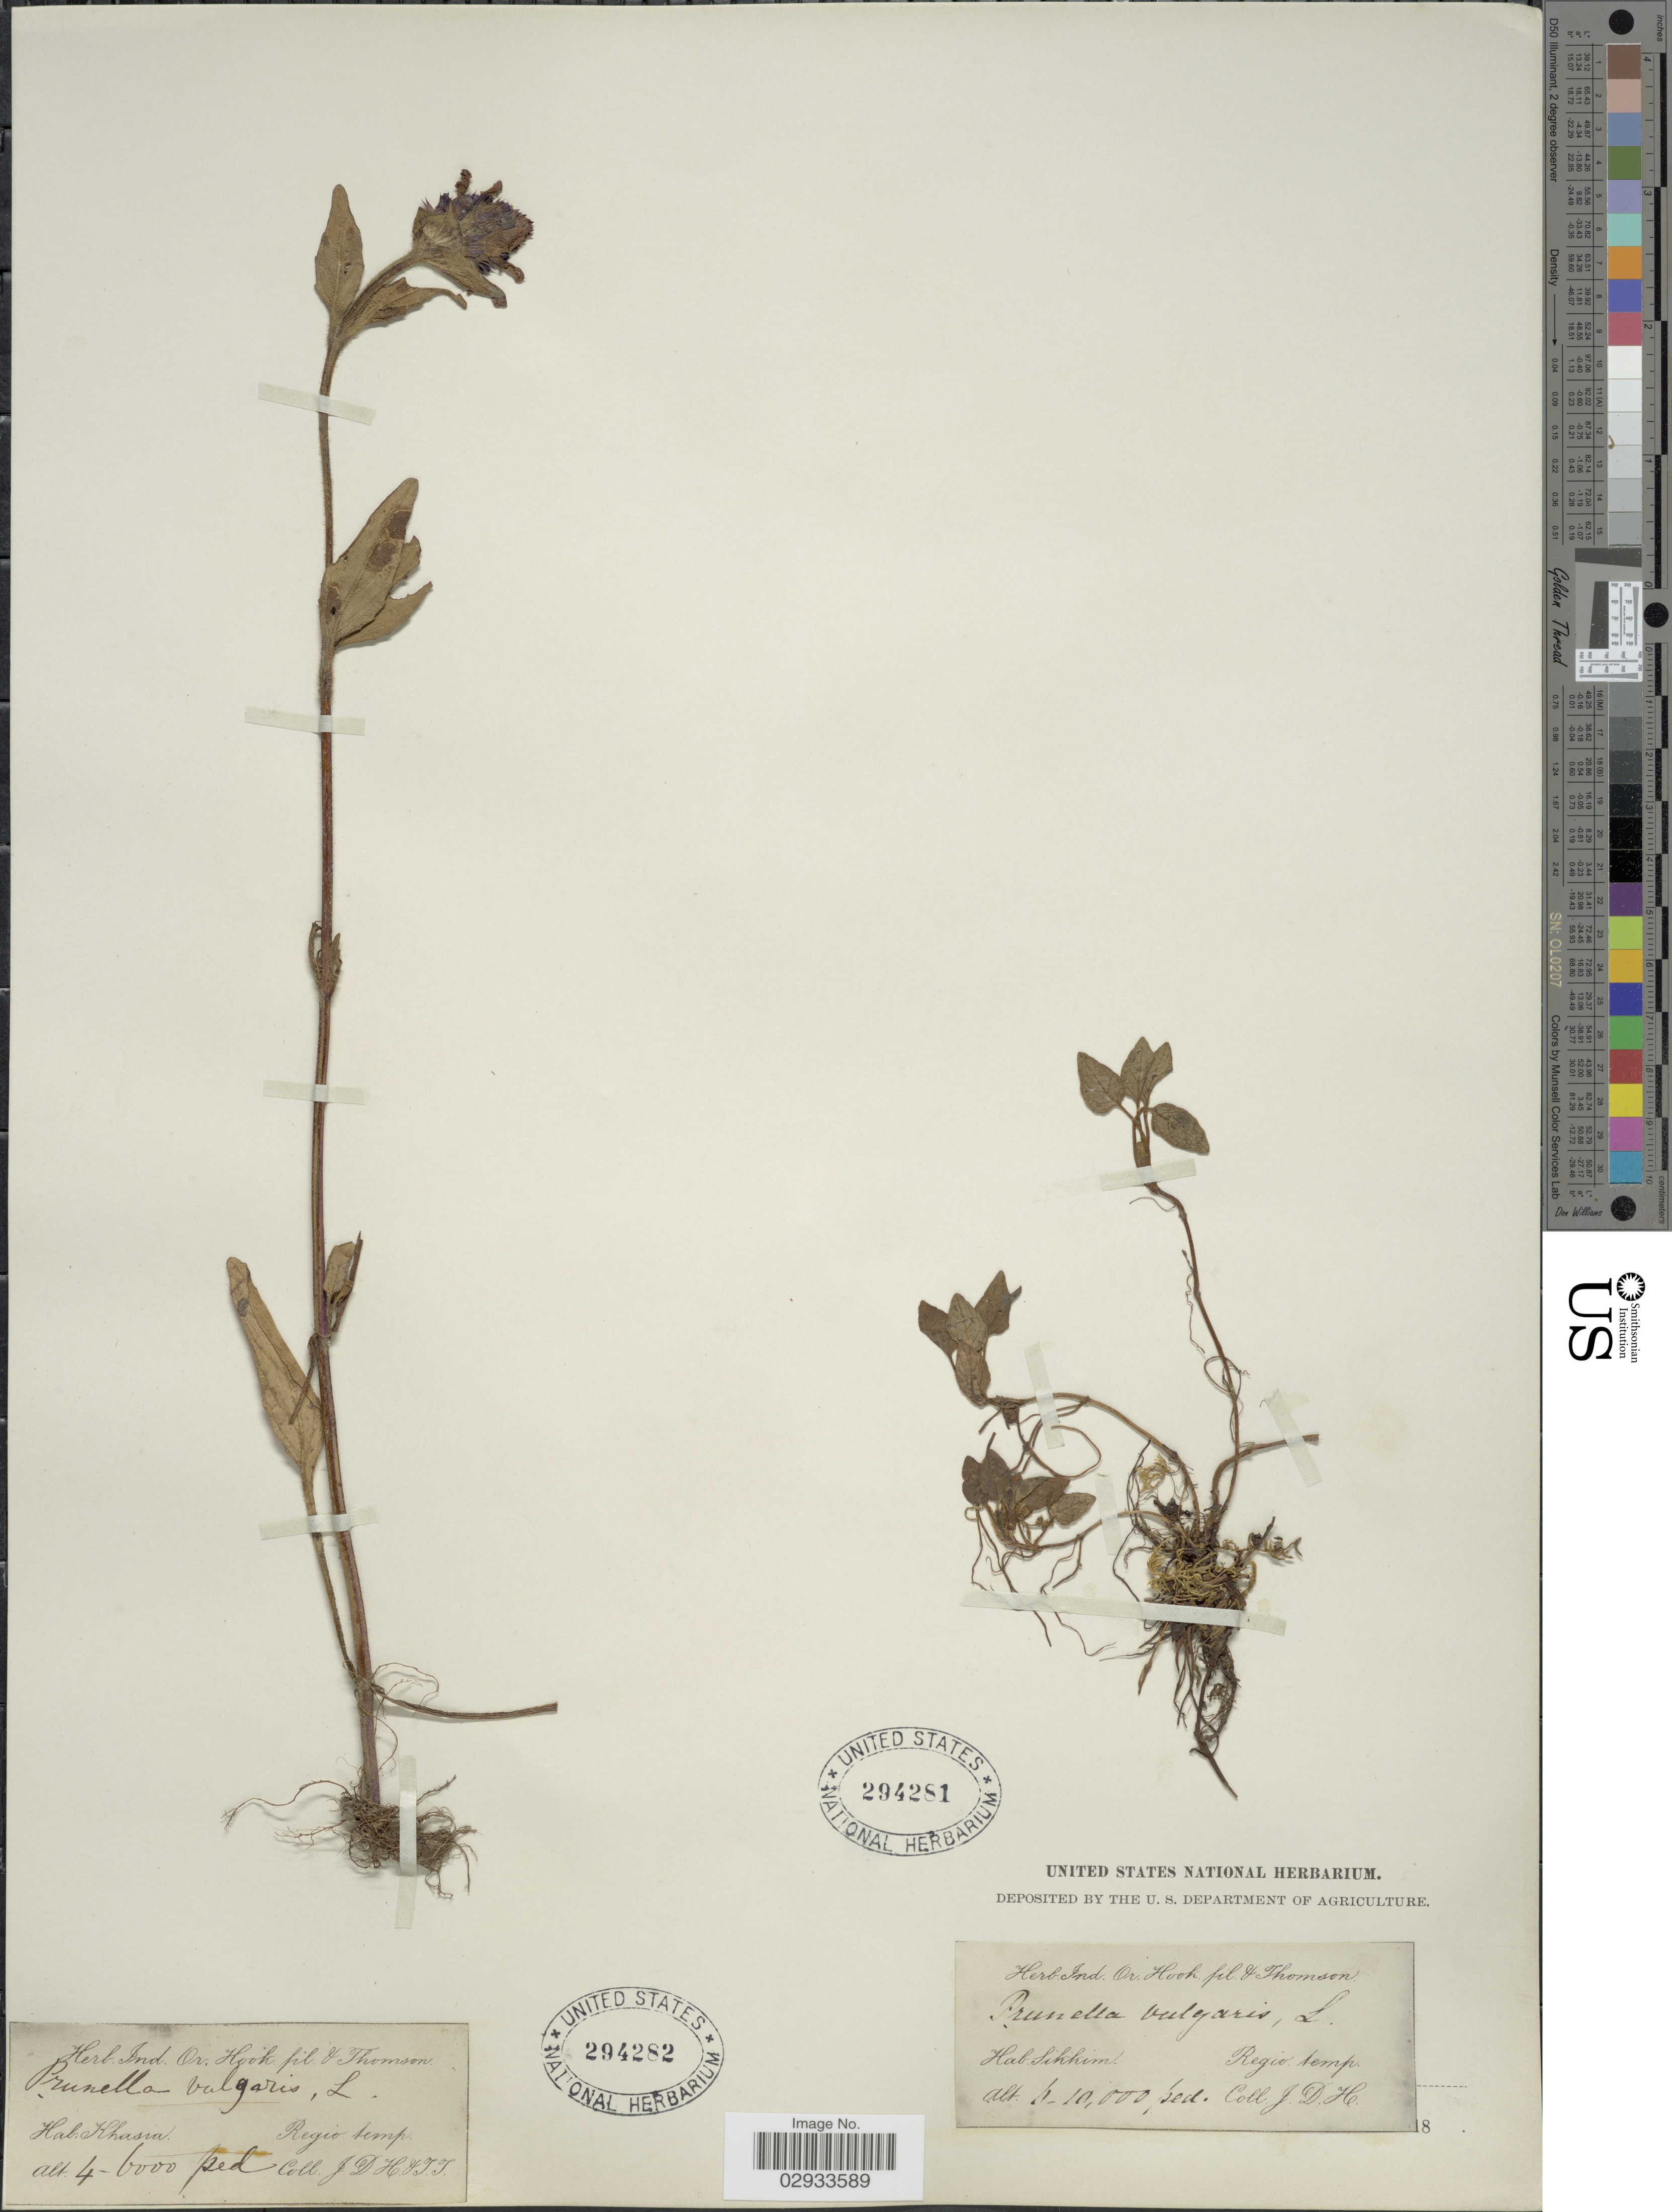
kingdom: Plantae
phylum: Tracheophyta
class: Magnoliopsida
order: Lamiales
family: Lamiaceae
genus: Prunella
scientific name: Prunella vulgaris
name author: L.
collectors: J. D. Hooker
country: India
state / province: Sikkim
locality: Sikkim.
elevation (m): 1829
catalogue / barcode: US 294281-2